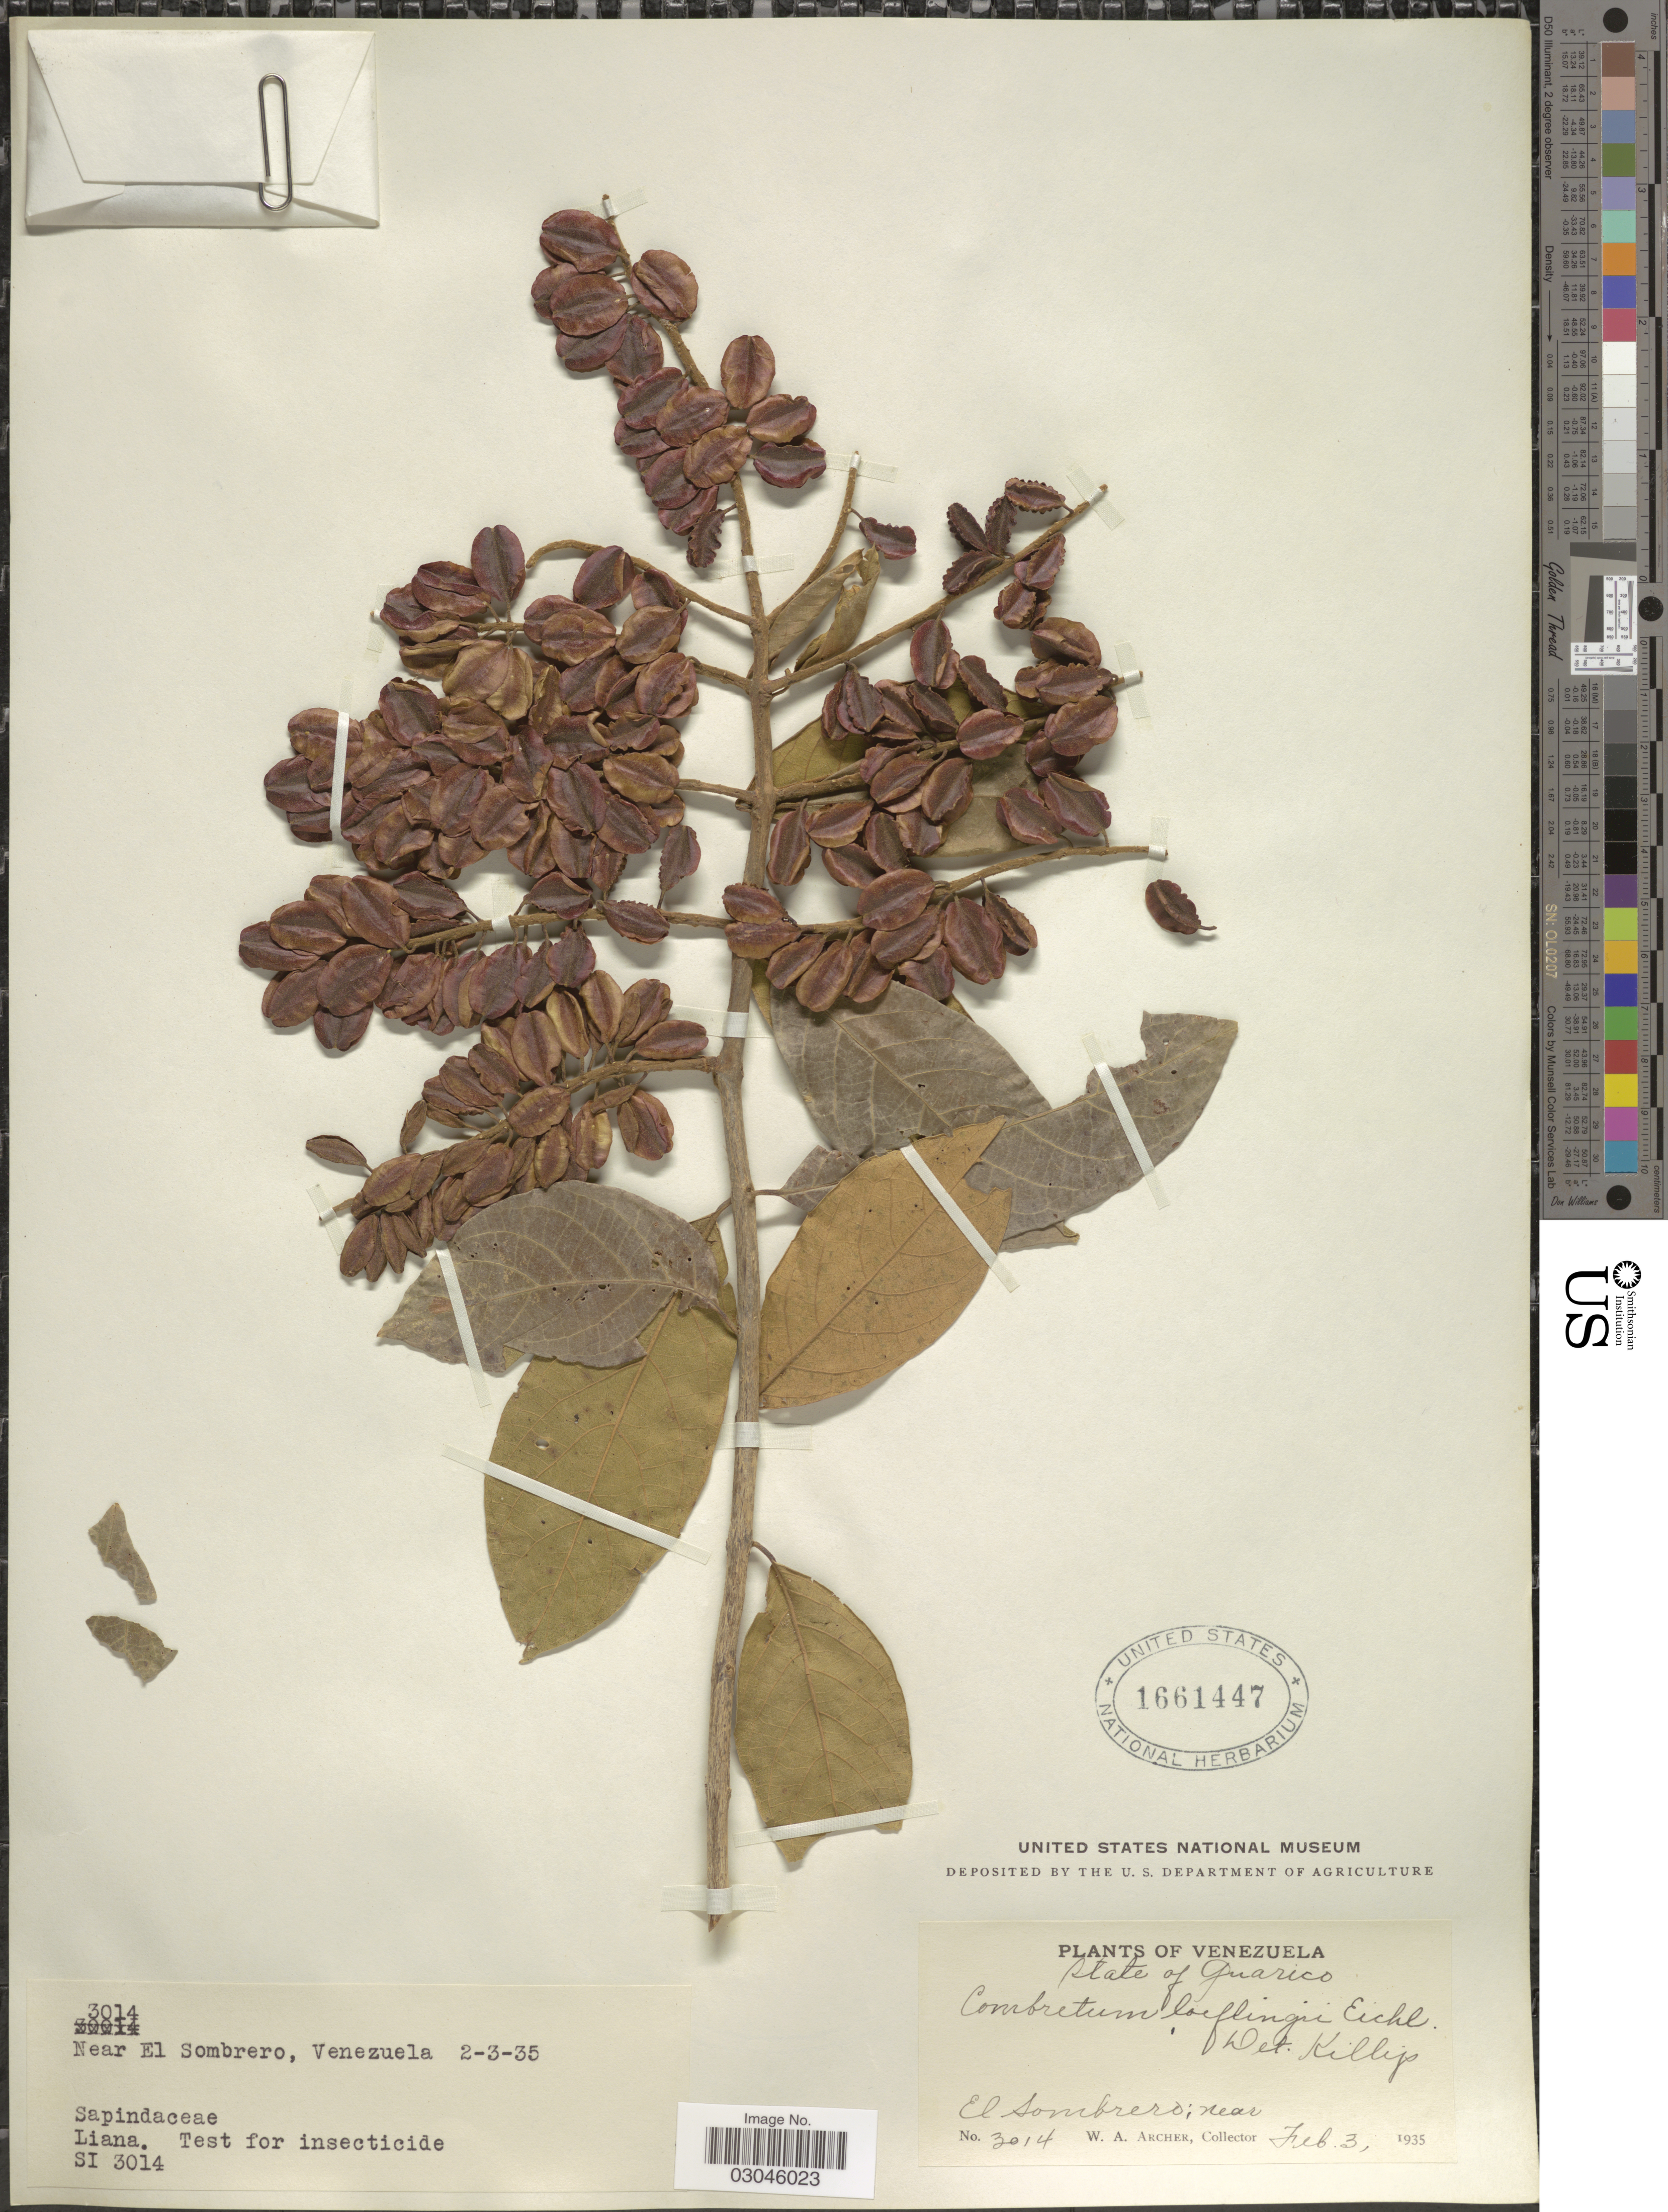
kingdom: Plantae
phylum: Tracheophyta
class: Magnoliopsida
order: Myrtales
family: Combretaceae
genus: Combretum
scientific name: Combretum fruticosum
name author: (Loefl.) Stuntz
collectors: W. Archer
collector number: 3014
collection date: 1935-02-03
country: Venezuela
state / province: Guárico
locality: El Sombrero; near.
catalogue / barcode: US 1661447